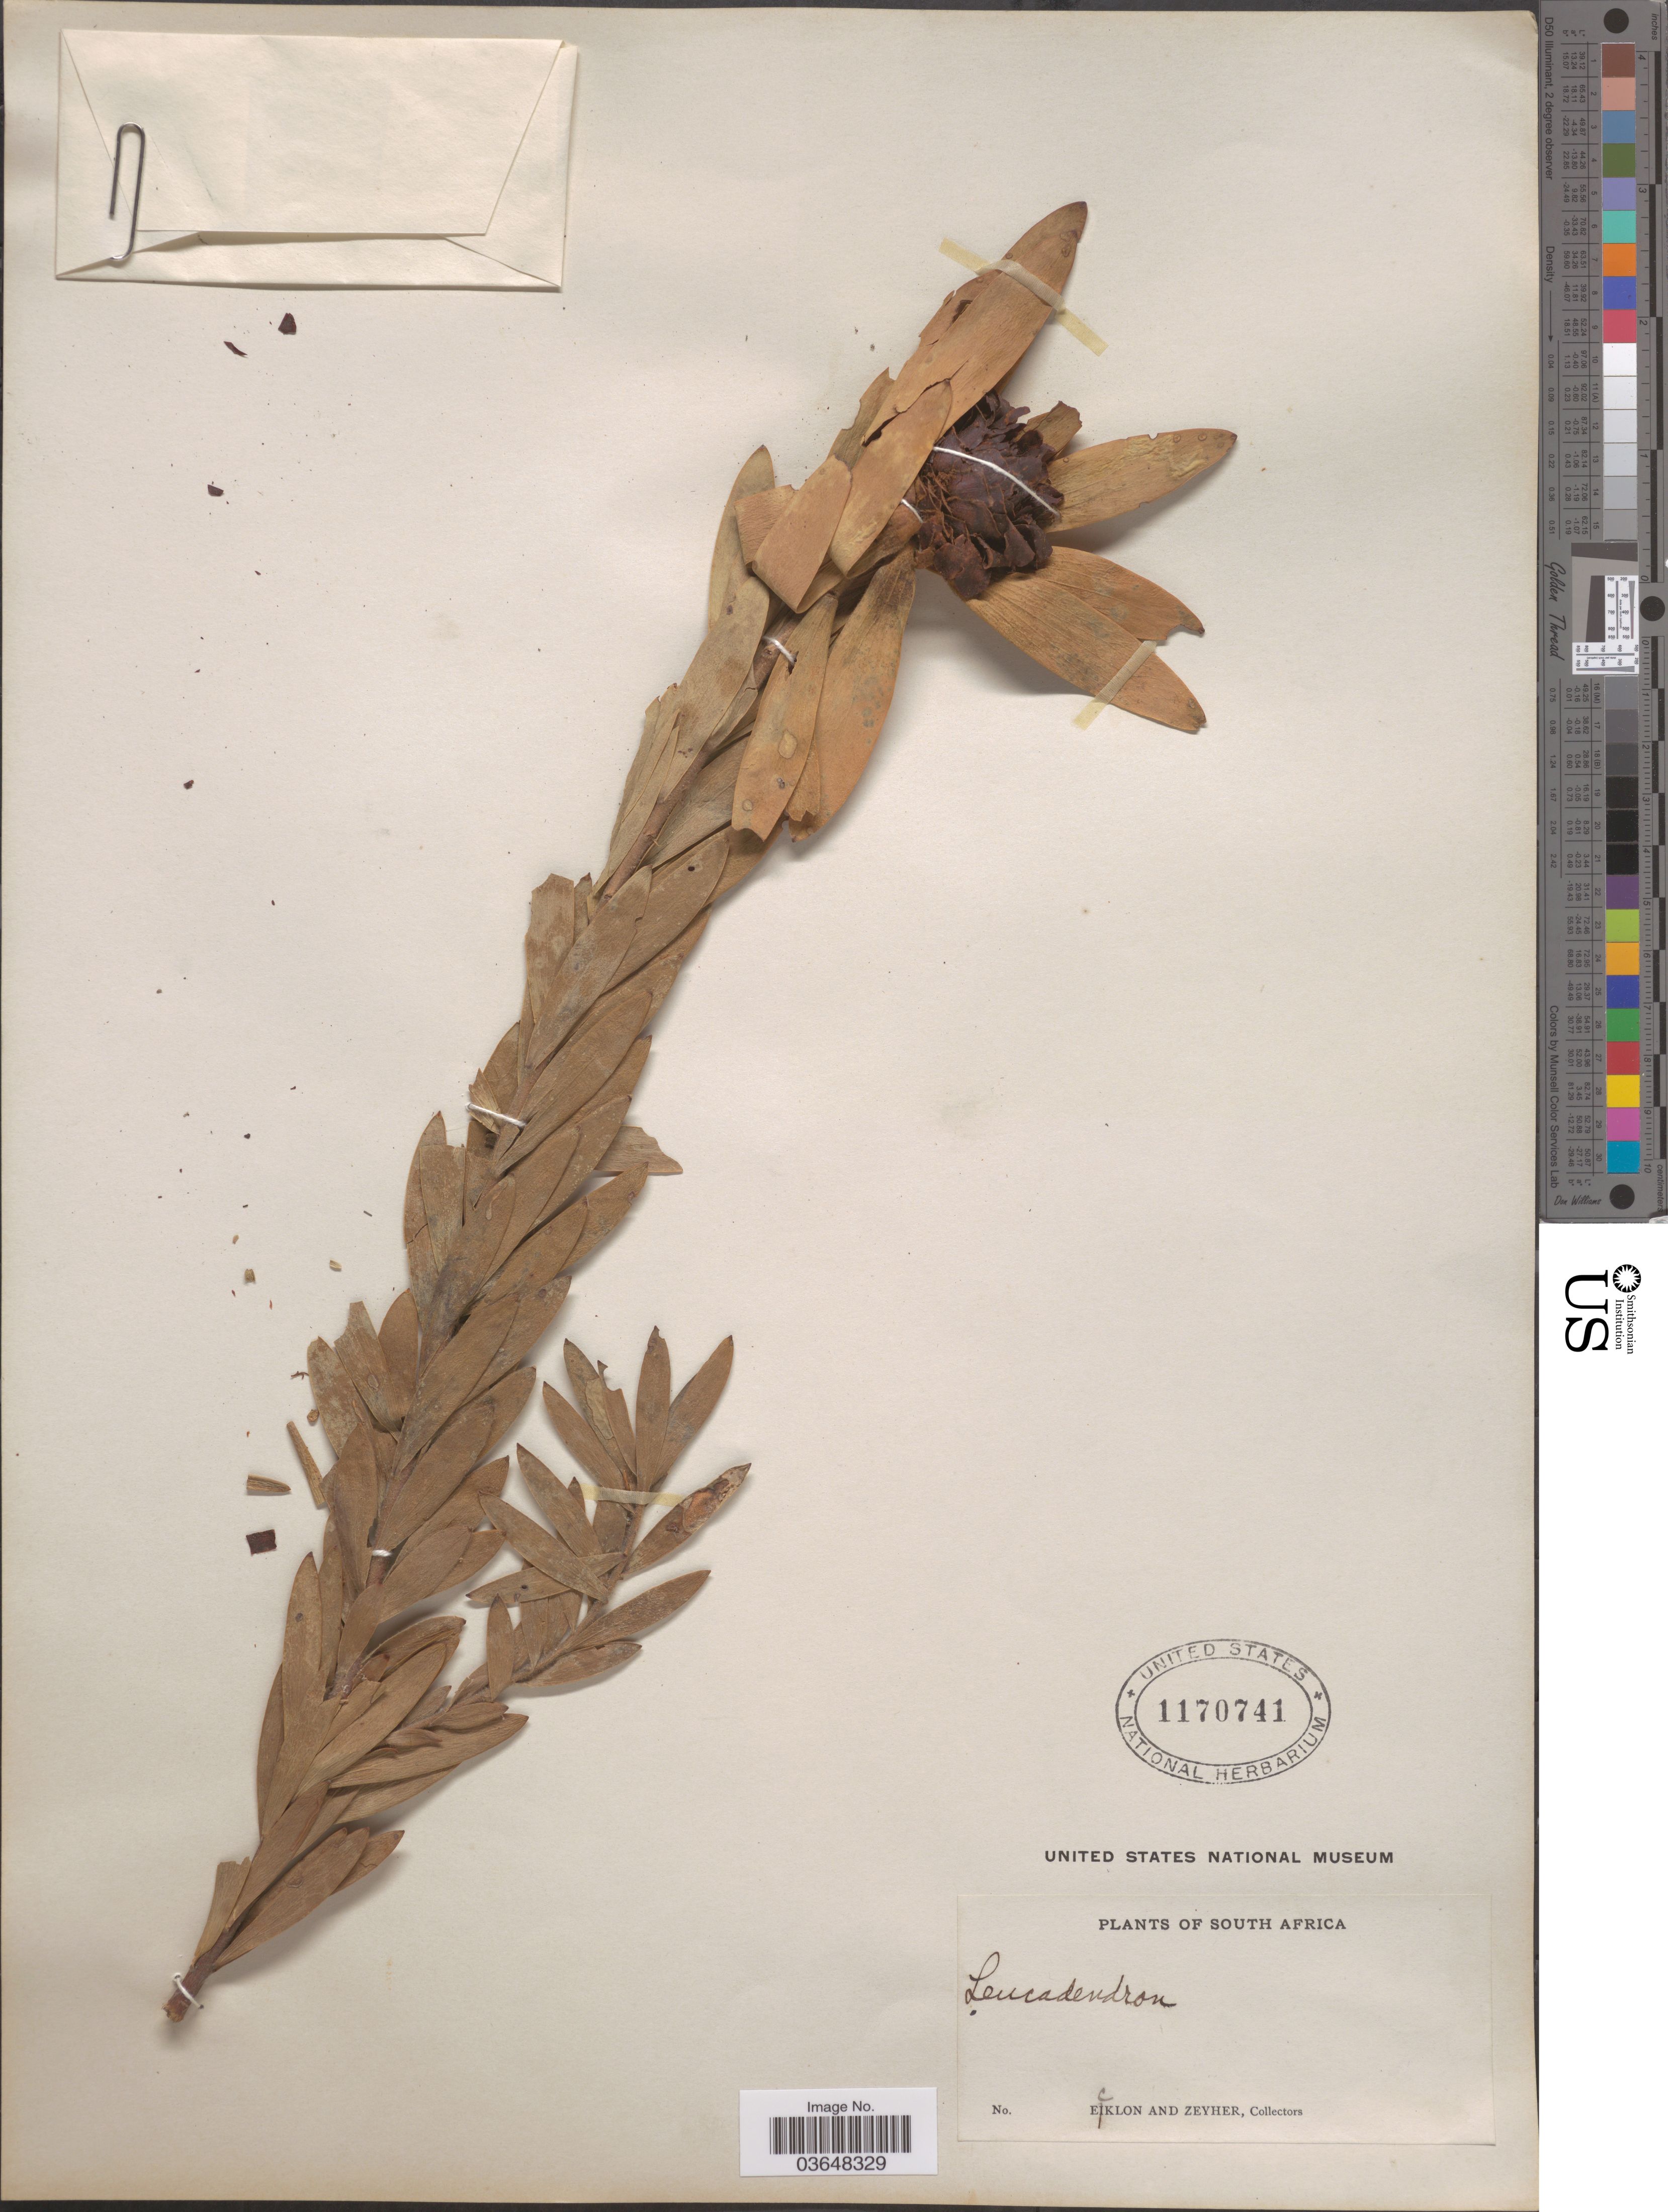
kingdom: Plantae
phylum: Tracheophyta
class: Magnoliopsida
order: Proteales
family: Proteaceae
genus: Leucadendron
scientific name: Leucadendron sp.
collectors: -. Ecklon & -. Zeyher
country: South Africa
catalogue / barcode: US 1170741